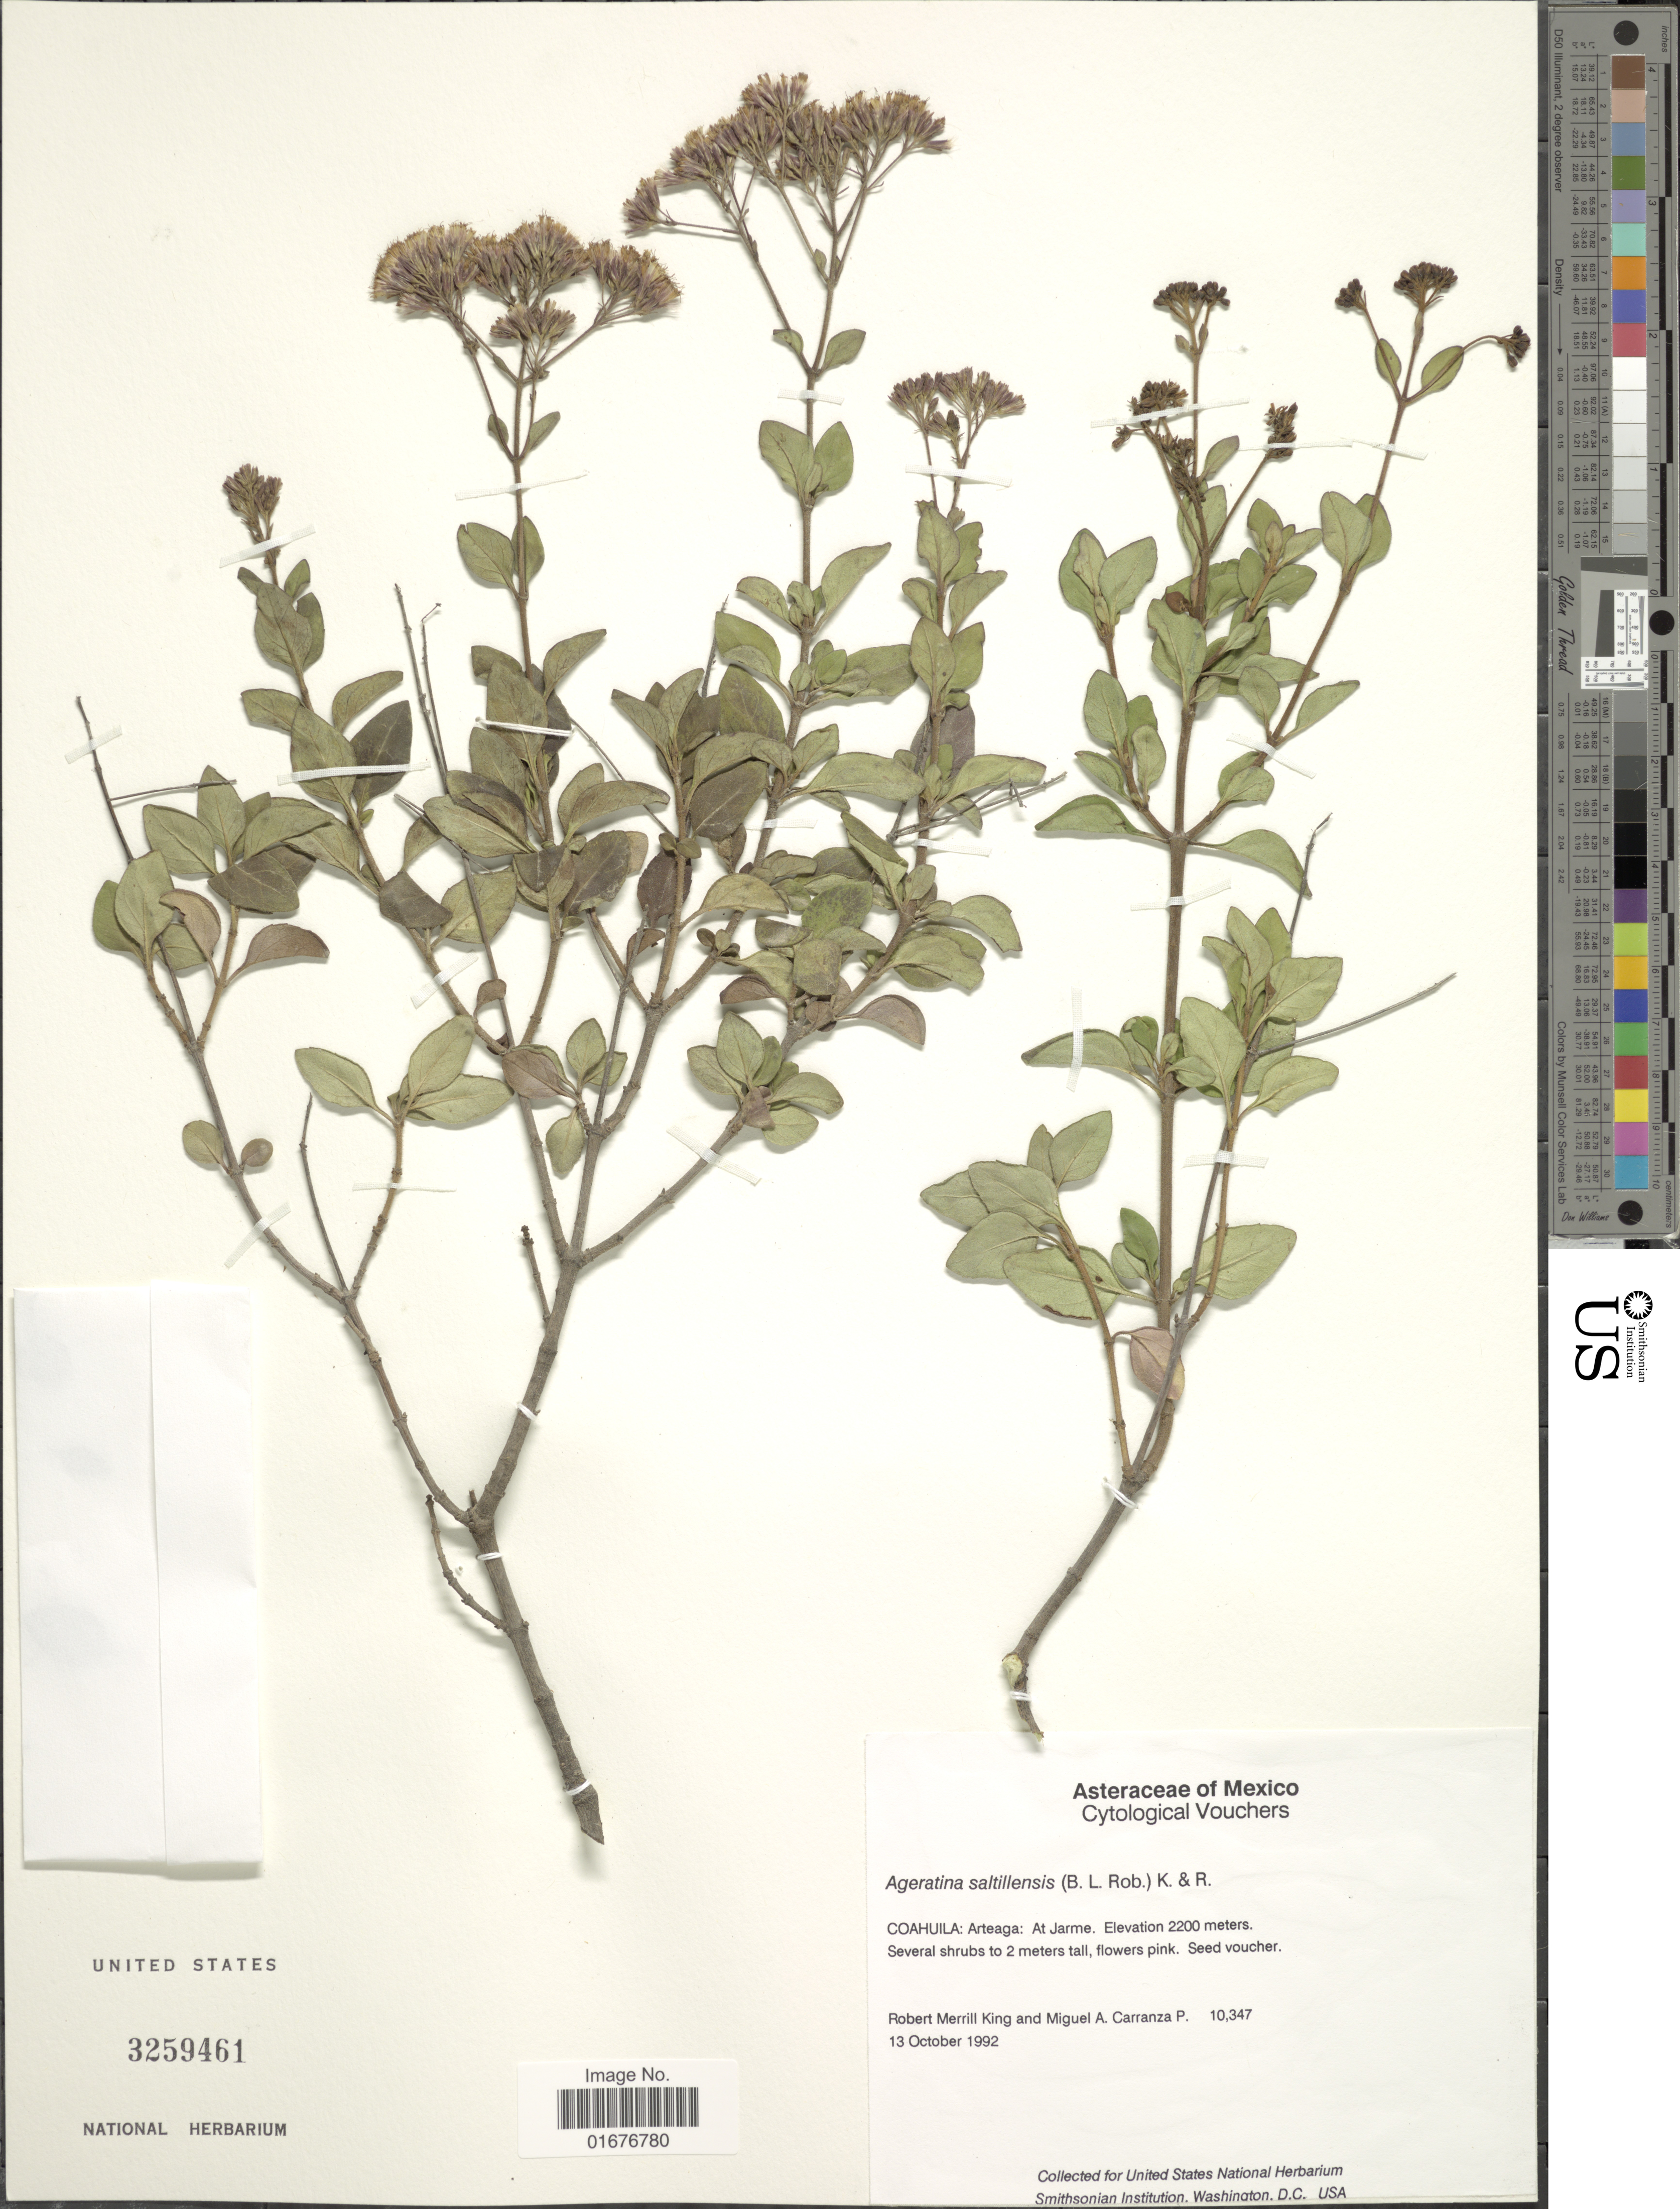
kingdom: Plantae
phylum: Tracheophyta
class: Magnoliopsida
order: Asterales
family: Asteraceae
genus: Ageratina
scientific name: Ageratina saltillensis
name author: (B.L. Rob.) R.M. King & H. Rob.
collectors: R. M. King & M. Carranza P.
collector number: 10347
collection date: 1992-10-13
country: Mexico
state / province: Coahuila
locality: Arteaga: at Jarme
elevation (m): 2200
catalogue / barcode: US 3259461